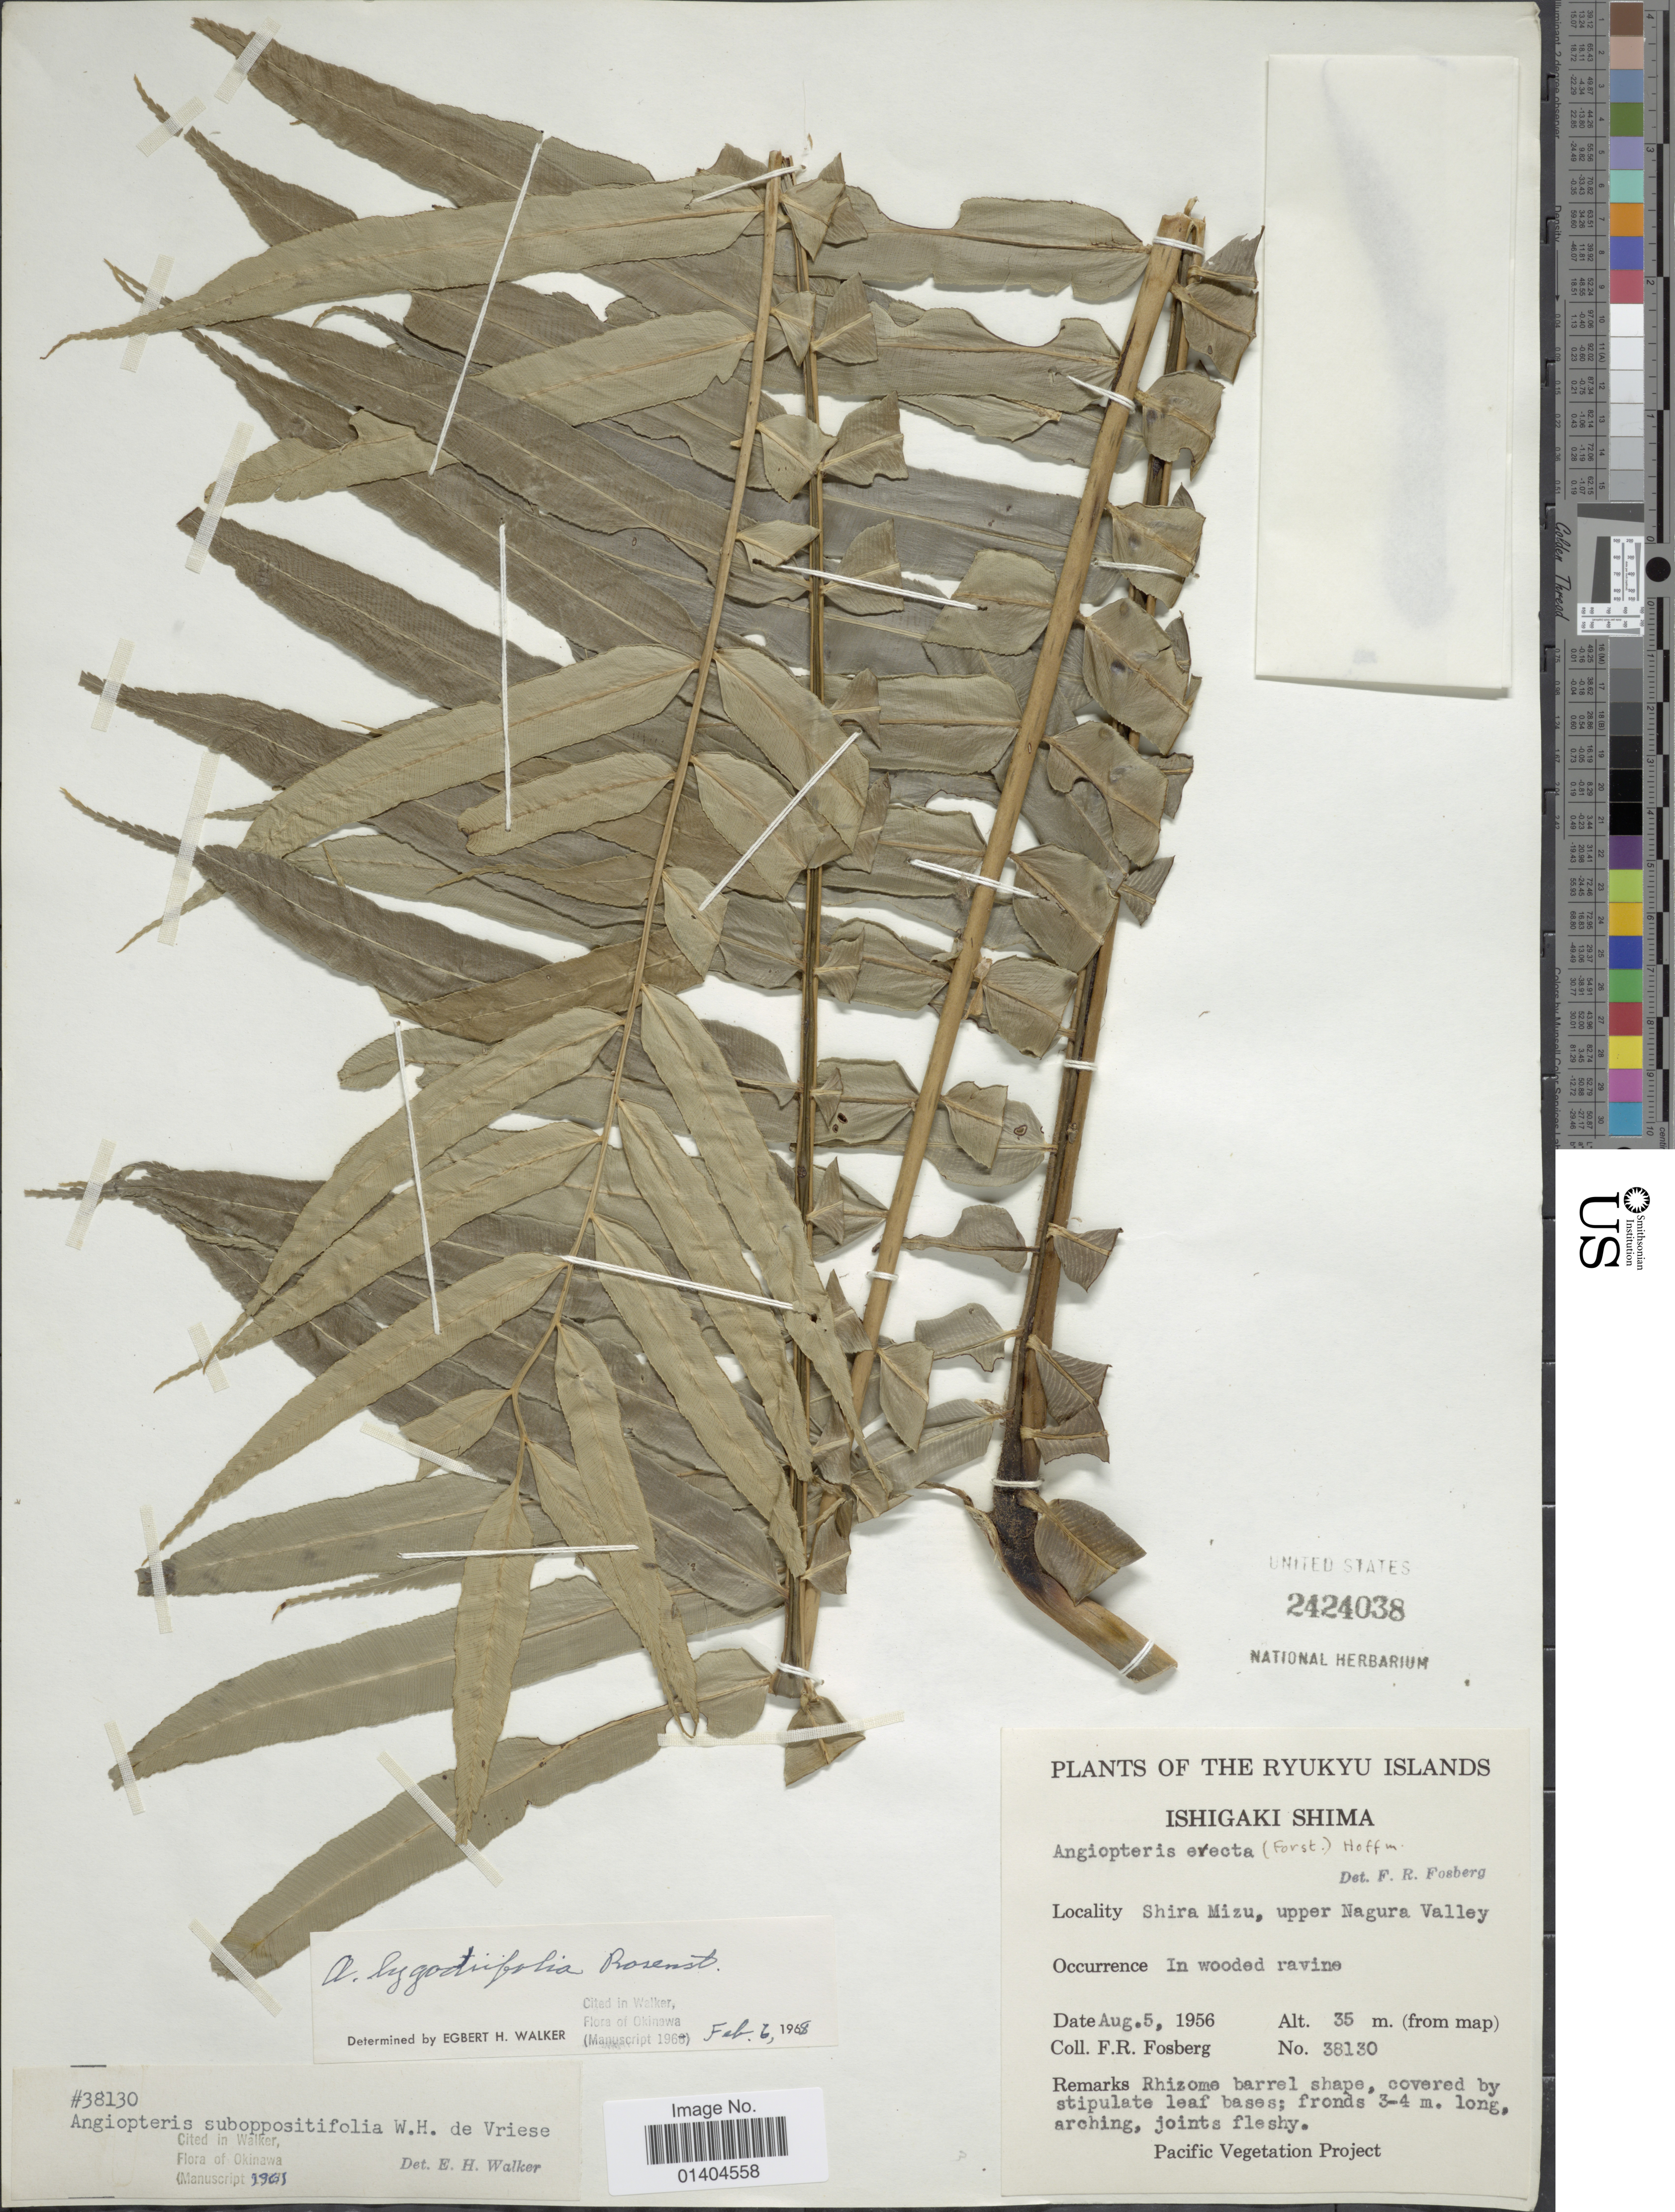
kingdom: Plantae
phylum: Tracheophyta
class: Polypodiopsida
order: Marattiales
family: Marattiaceae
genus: Angiopteris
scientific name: Angiopteris lygodiifolia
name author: Rosenst.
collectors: F. R. Fosberg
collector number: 38130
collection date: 1956-08-05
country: Japan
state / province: Okinawa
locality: Ishigaki Shima. The Ryukyu Islands. Shira Mizu, upper Nagura Valley.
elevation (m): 35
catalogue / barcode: US 2424038